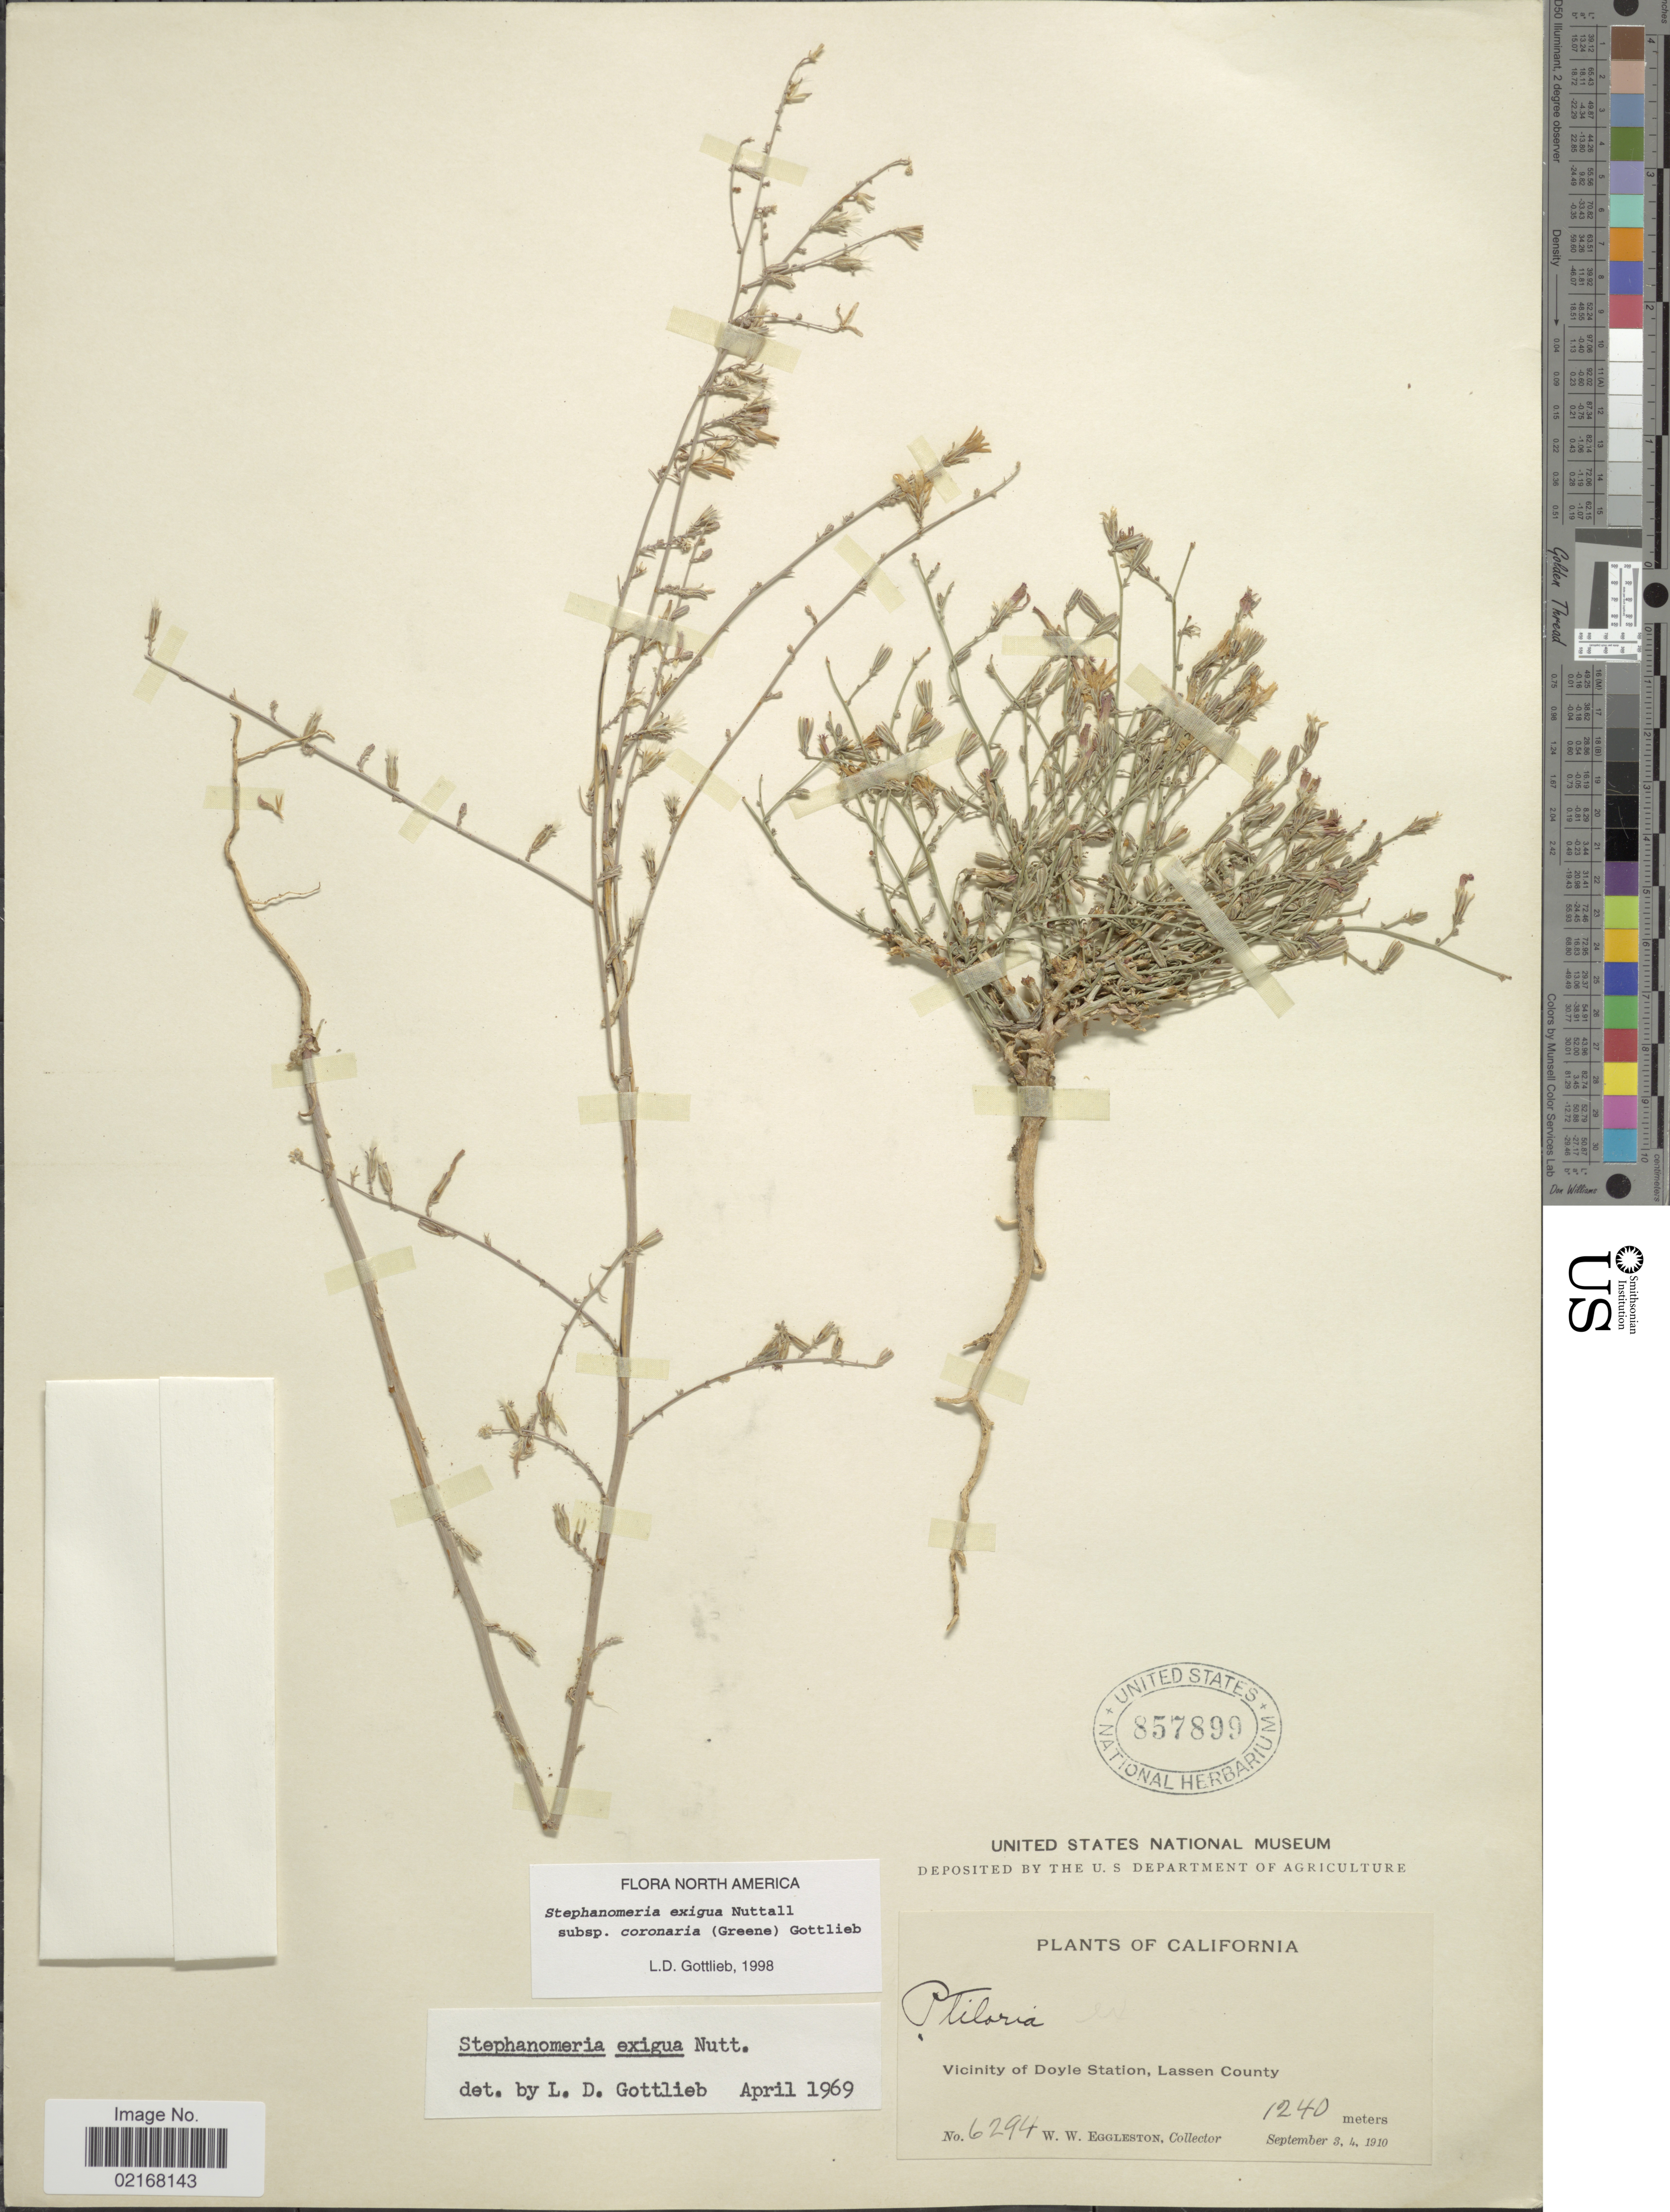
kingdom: Plantae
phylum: Tracheophyta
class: Magnoliopsida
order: Asterales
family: Asteraceae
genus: Stephanomeria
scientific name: Stephanomeria exigua subsp. coronaria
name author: (Greene) Gottlieb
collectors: W. W. Eggleston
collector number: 6294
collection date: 1910-09-03/1910-09-04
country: United States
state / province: California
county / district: Lassen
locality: Vicinity of Doyle Station, Lassen County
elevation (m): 1240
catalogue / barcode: US 857899